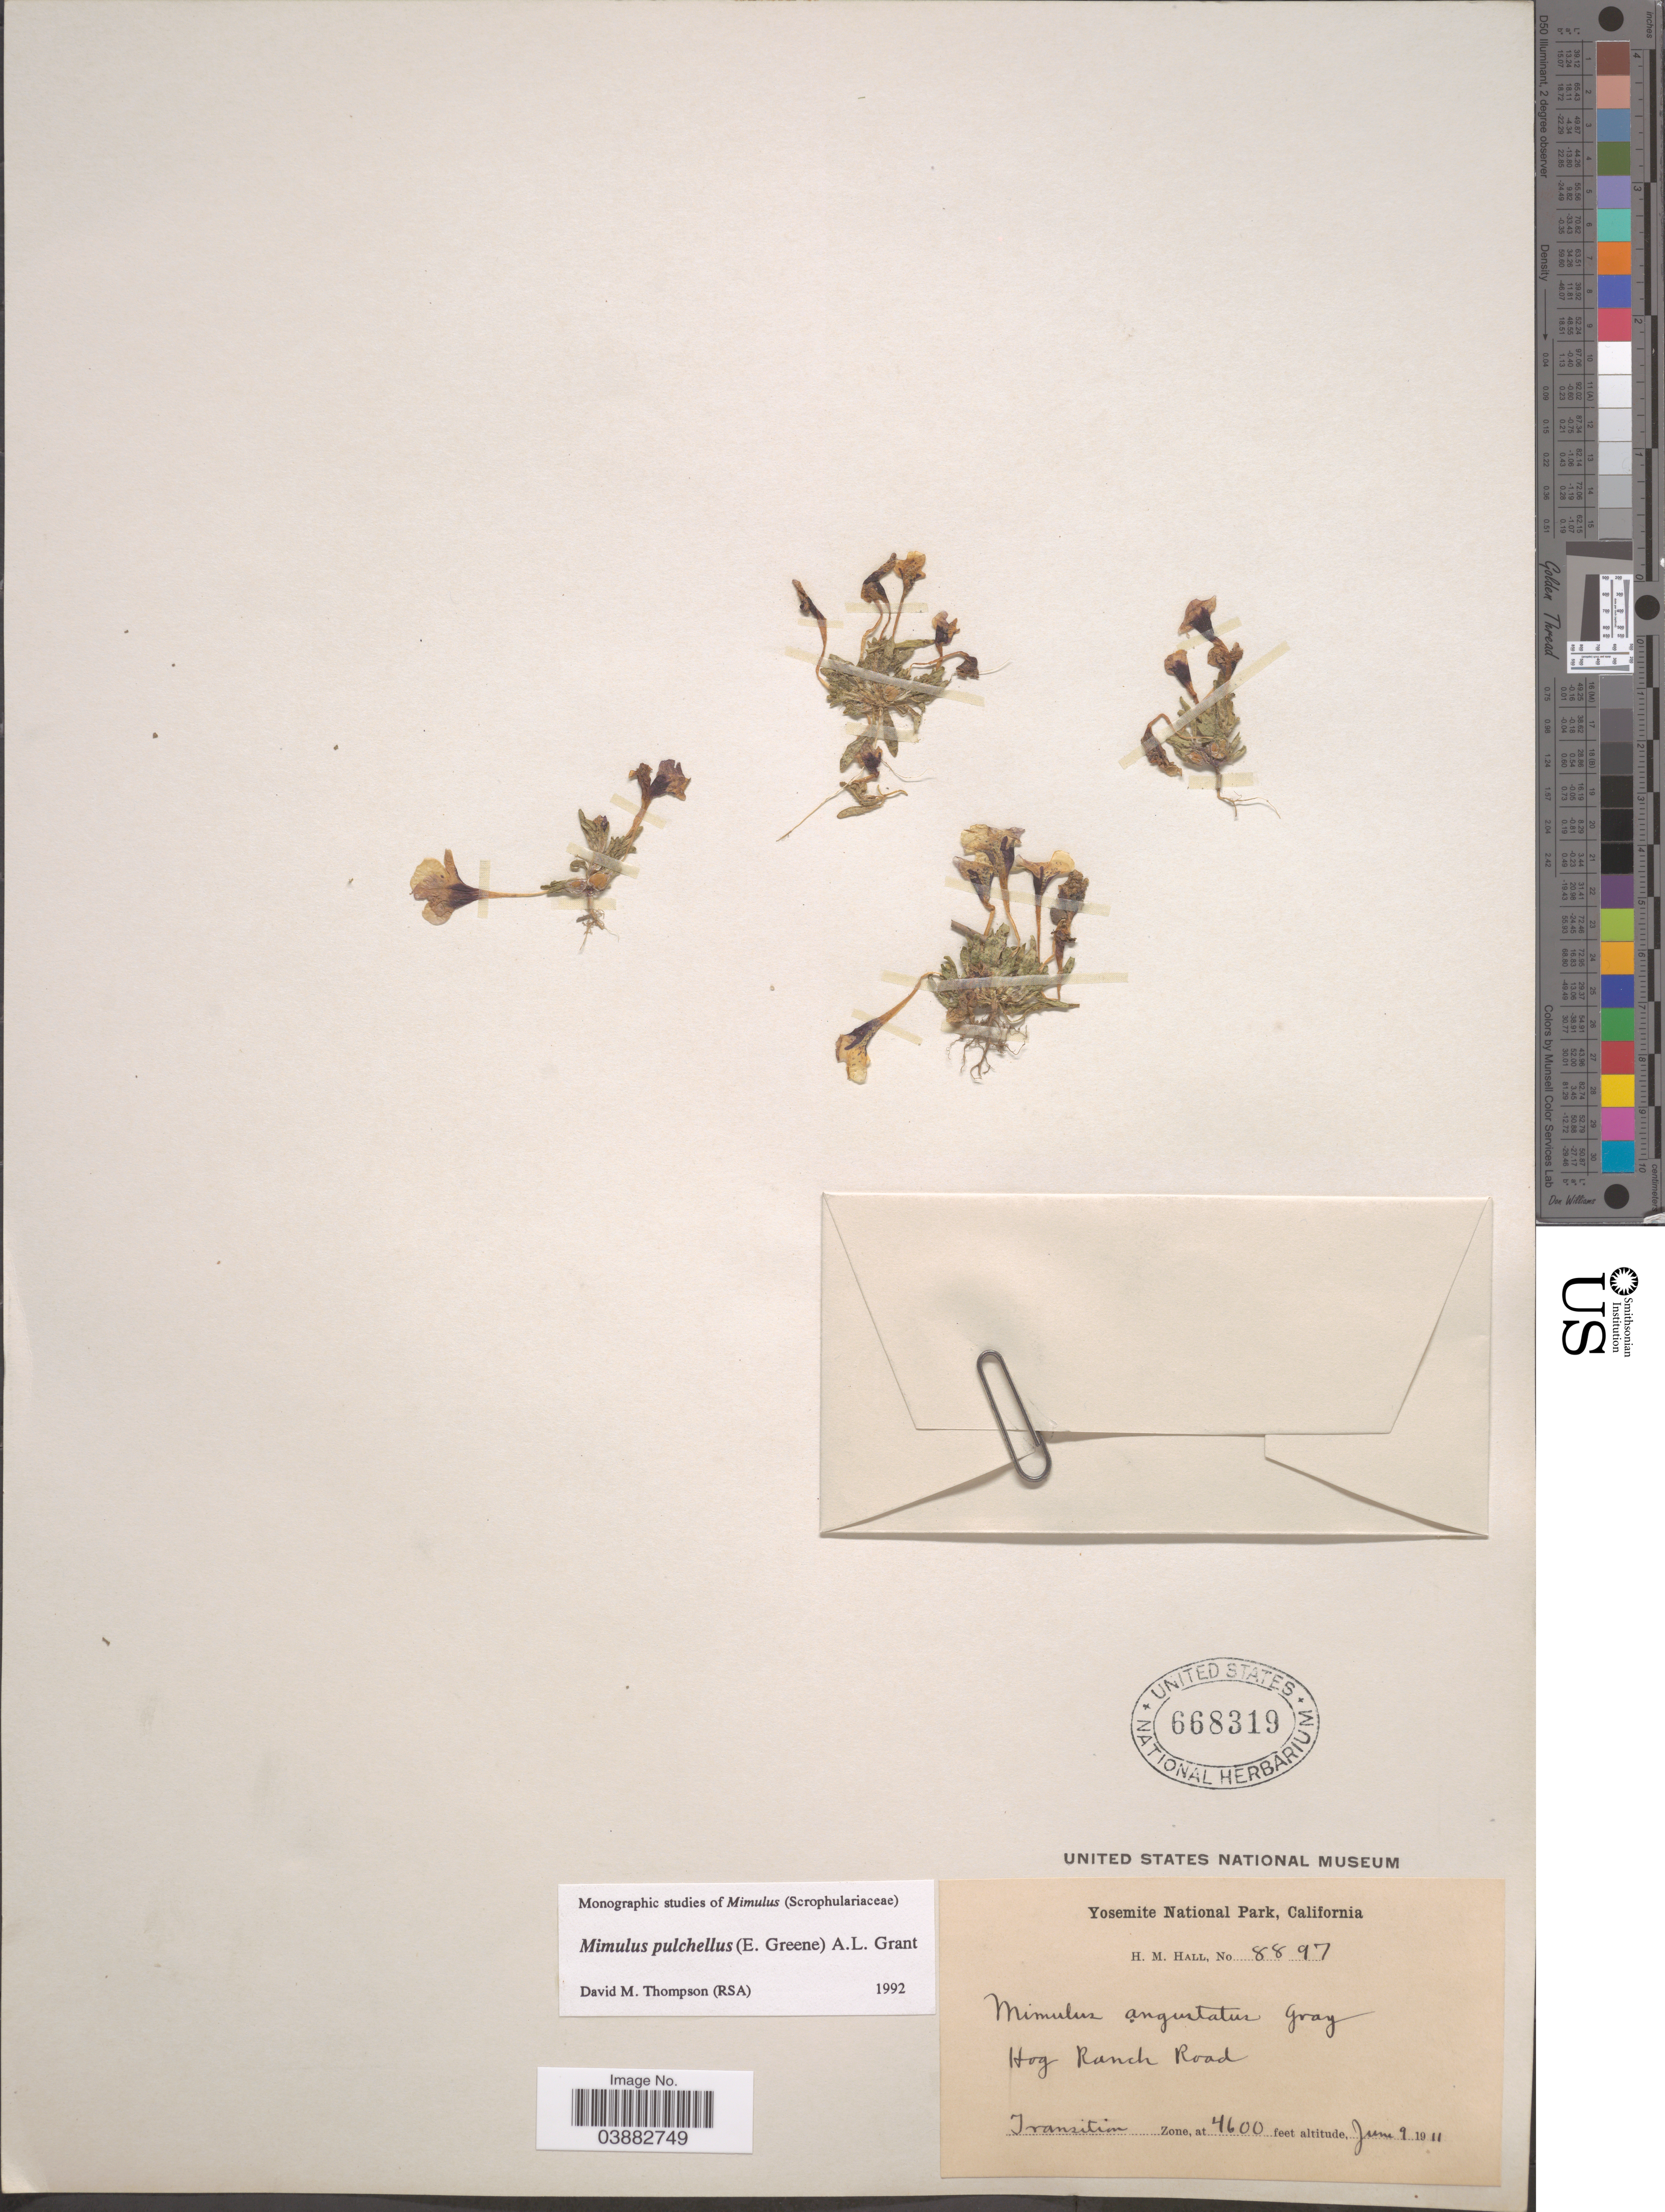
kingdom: Plantae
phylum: Tracheophyta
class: Magnoliopsida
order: Lamiales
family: Phrymaceae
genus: Mimulus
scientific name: Mimulus pulchellus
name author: (Drew ex Greene) A.L. Grant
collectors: H. M. Hall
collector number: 8897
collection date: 1911-06-09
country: United States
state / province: California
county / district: Mariposa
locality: Yosemite National Park. Hog Ranch Road. Transition Zone.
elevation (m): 1402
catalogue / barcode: US 668319